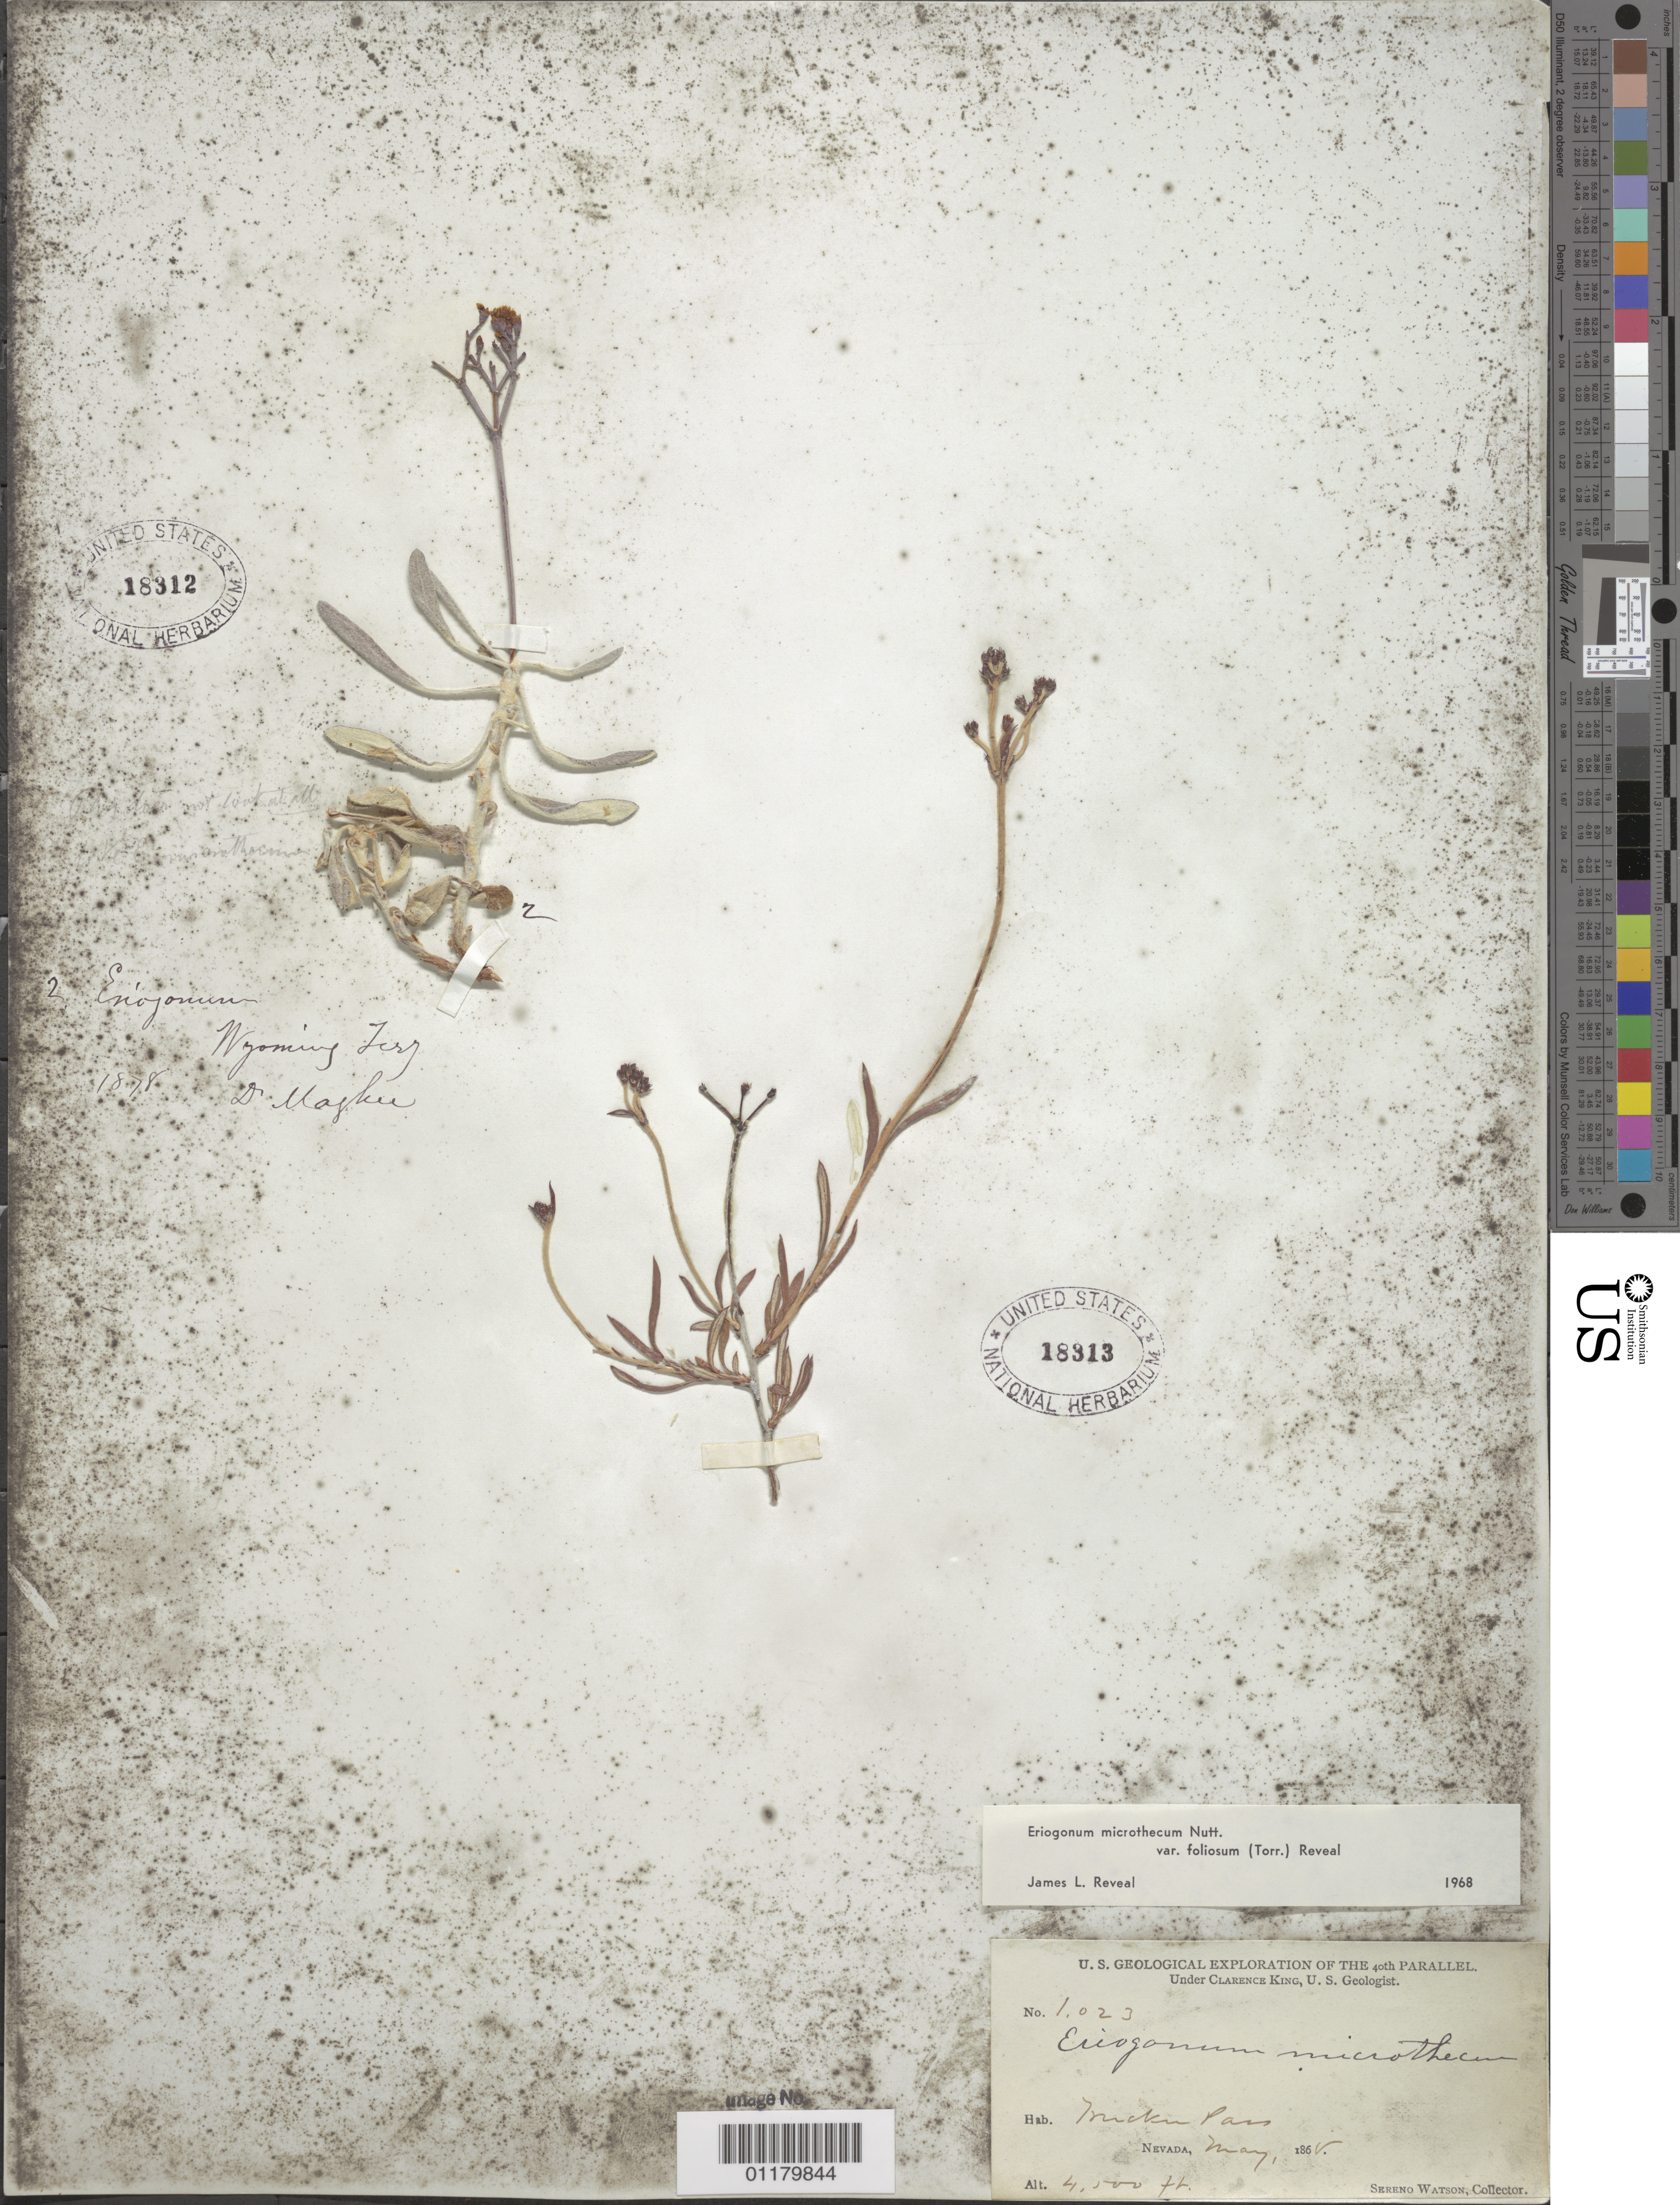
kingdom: Plantae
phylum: Tracheophyta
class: Magnoliopsida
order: Caryophyllales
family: Polygonaceae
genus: Eriogonum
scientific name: Eriogonum microtheca var. foliosum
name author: (Torr. & A. Gray) Reveal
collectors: S. Watson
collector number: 1023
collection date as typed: May 1868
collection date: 1868-05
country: United States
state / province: Nevada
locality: Truckee Pass.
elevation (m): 1372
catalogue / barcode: US 18313